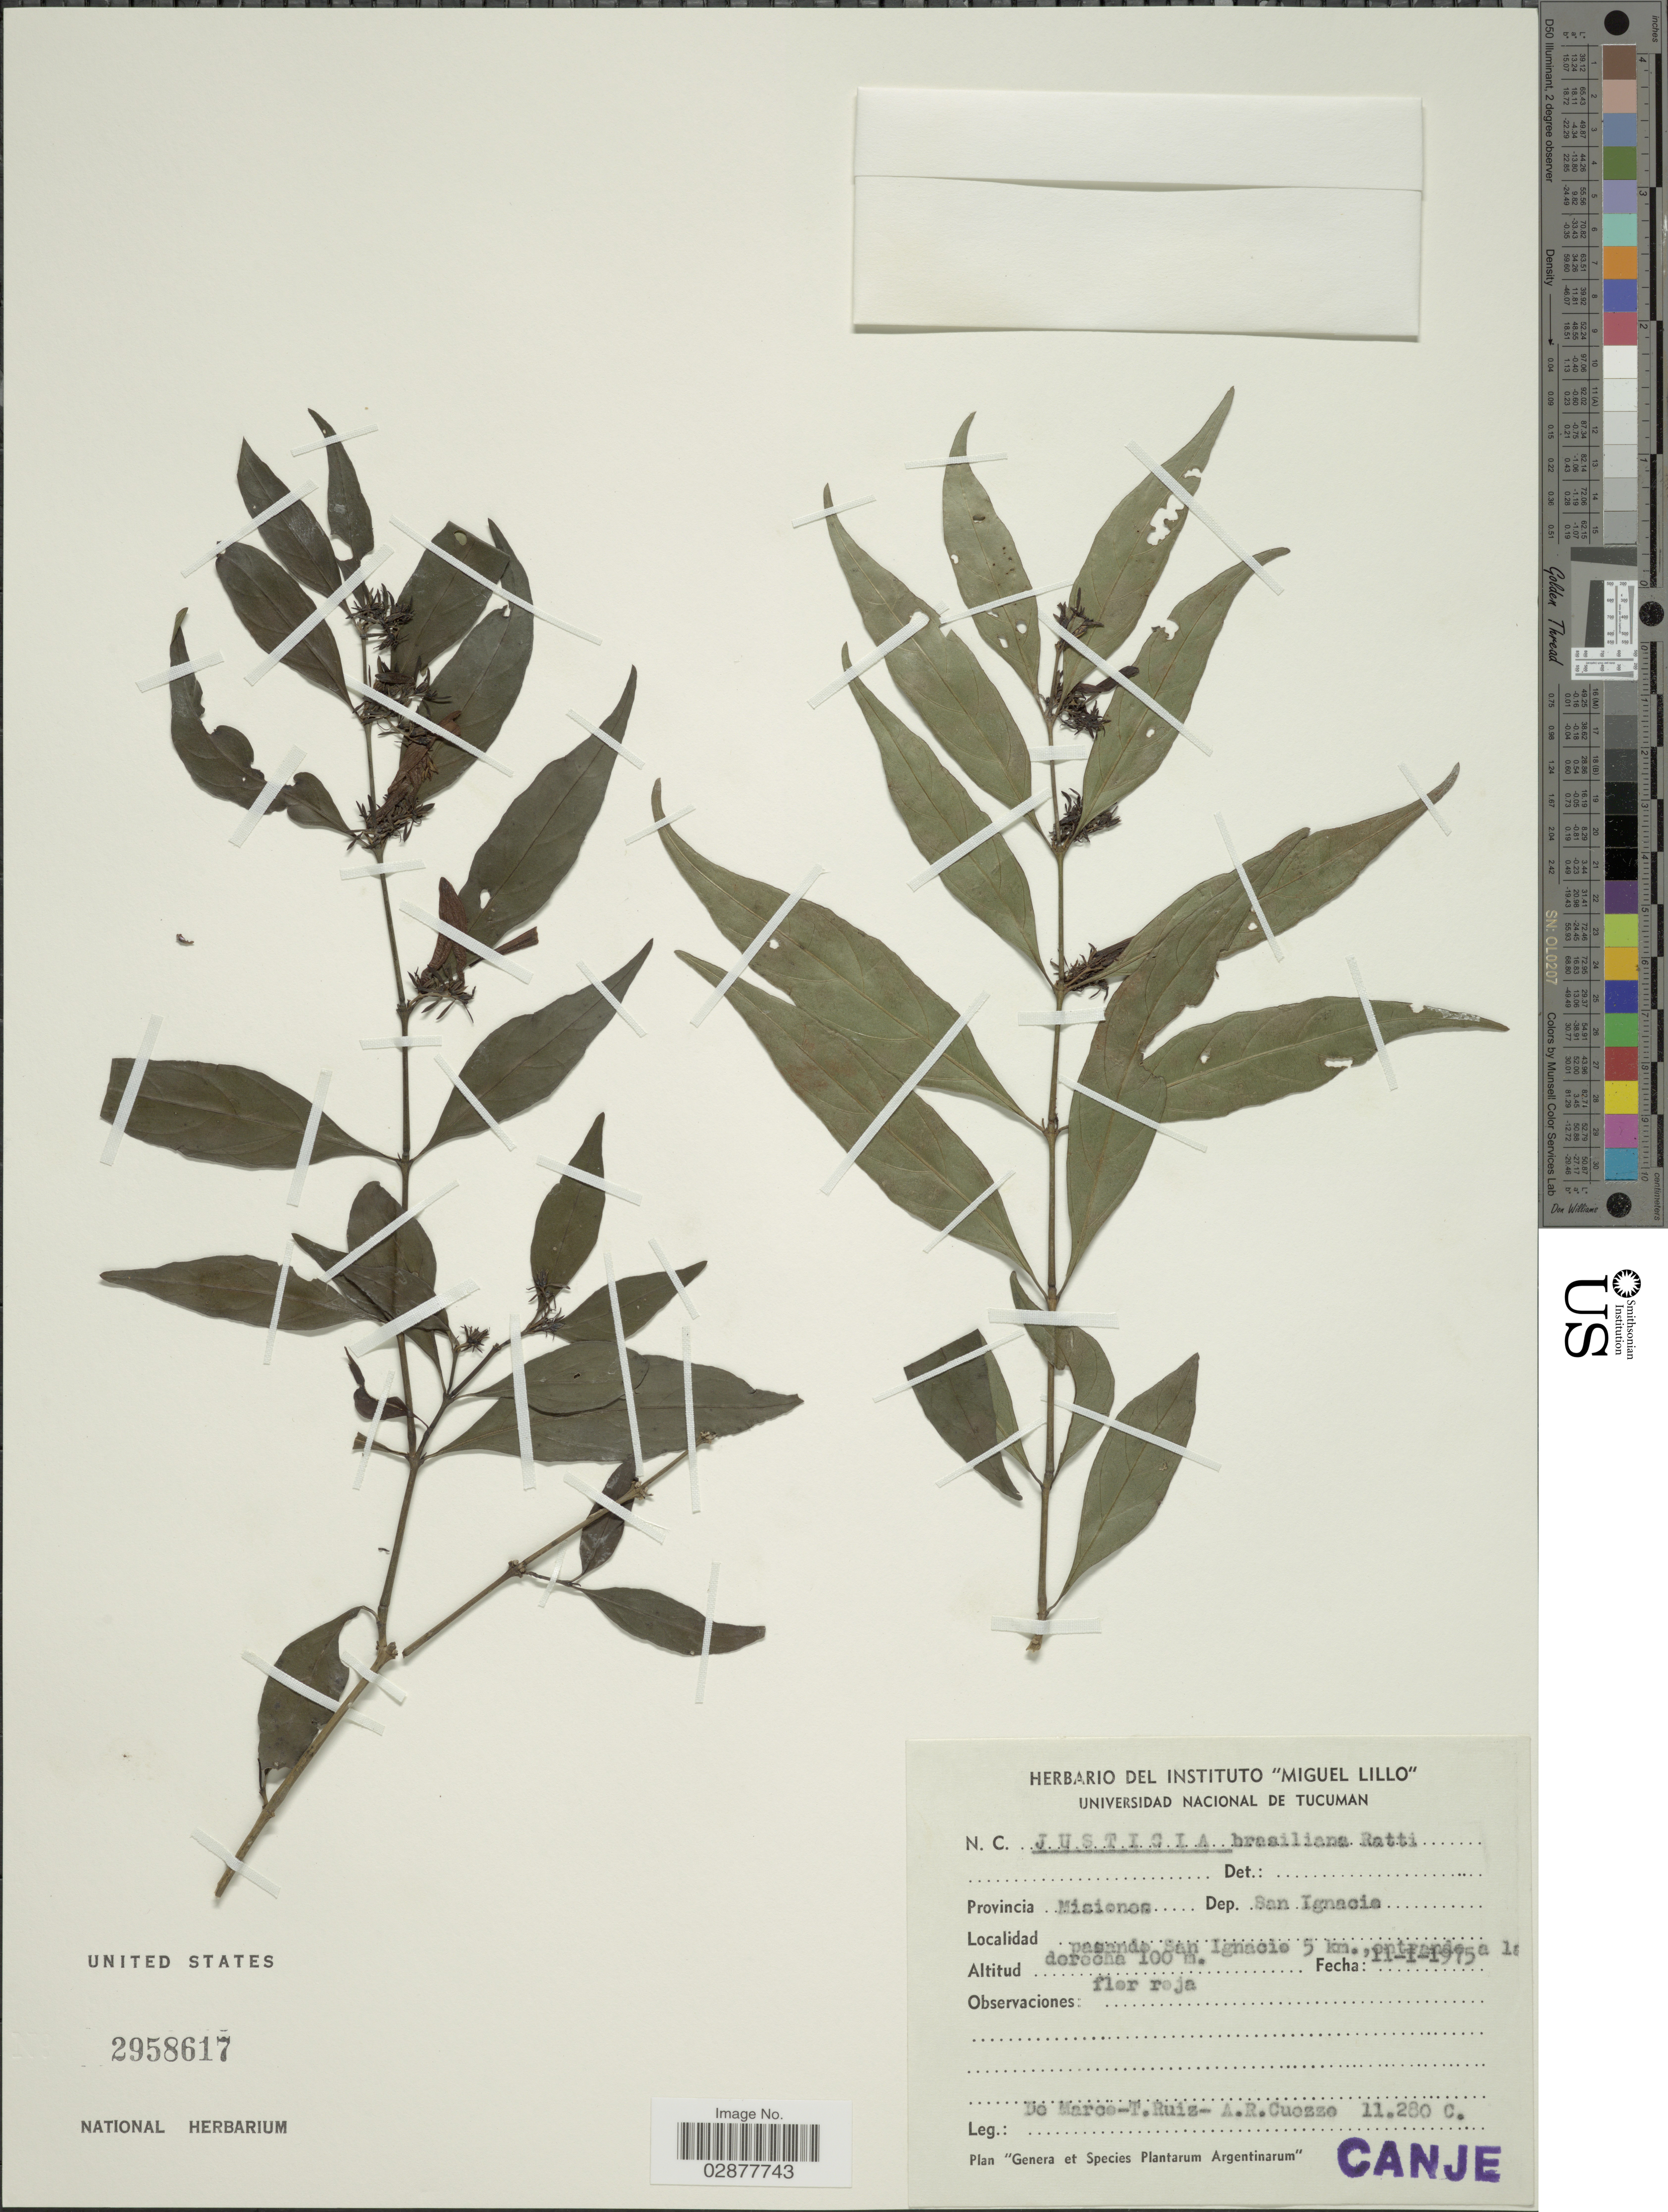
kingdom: Plantae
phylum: Tracheophyta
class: Magnoliopsida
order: Lamiales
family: Acanthaceae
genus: Justicia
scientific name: Justicia brasiliana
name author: Roth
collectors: -. De Marco, T. Ruíz & A. Cuezzo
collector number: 11280 C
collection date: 1975-01-11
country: Argentina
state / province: Misiones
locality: Provincia Misiones, Dep. San Ignacio, pasando San Ignacio 5 km., entrando a la derecha.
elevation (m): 100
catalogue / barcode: US 2958617